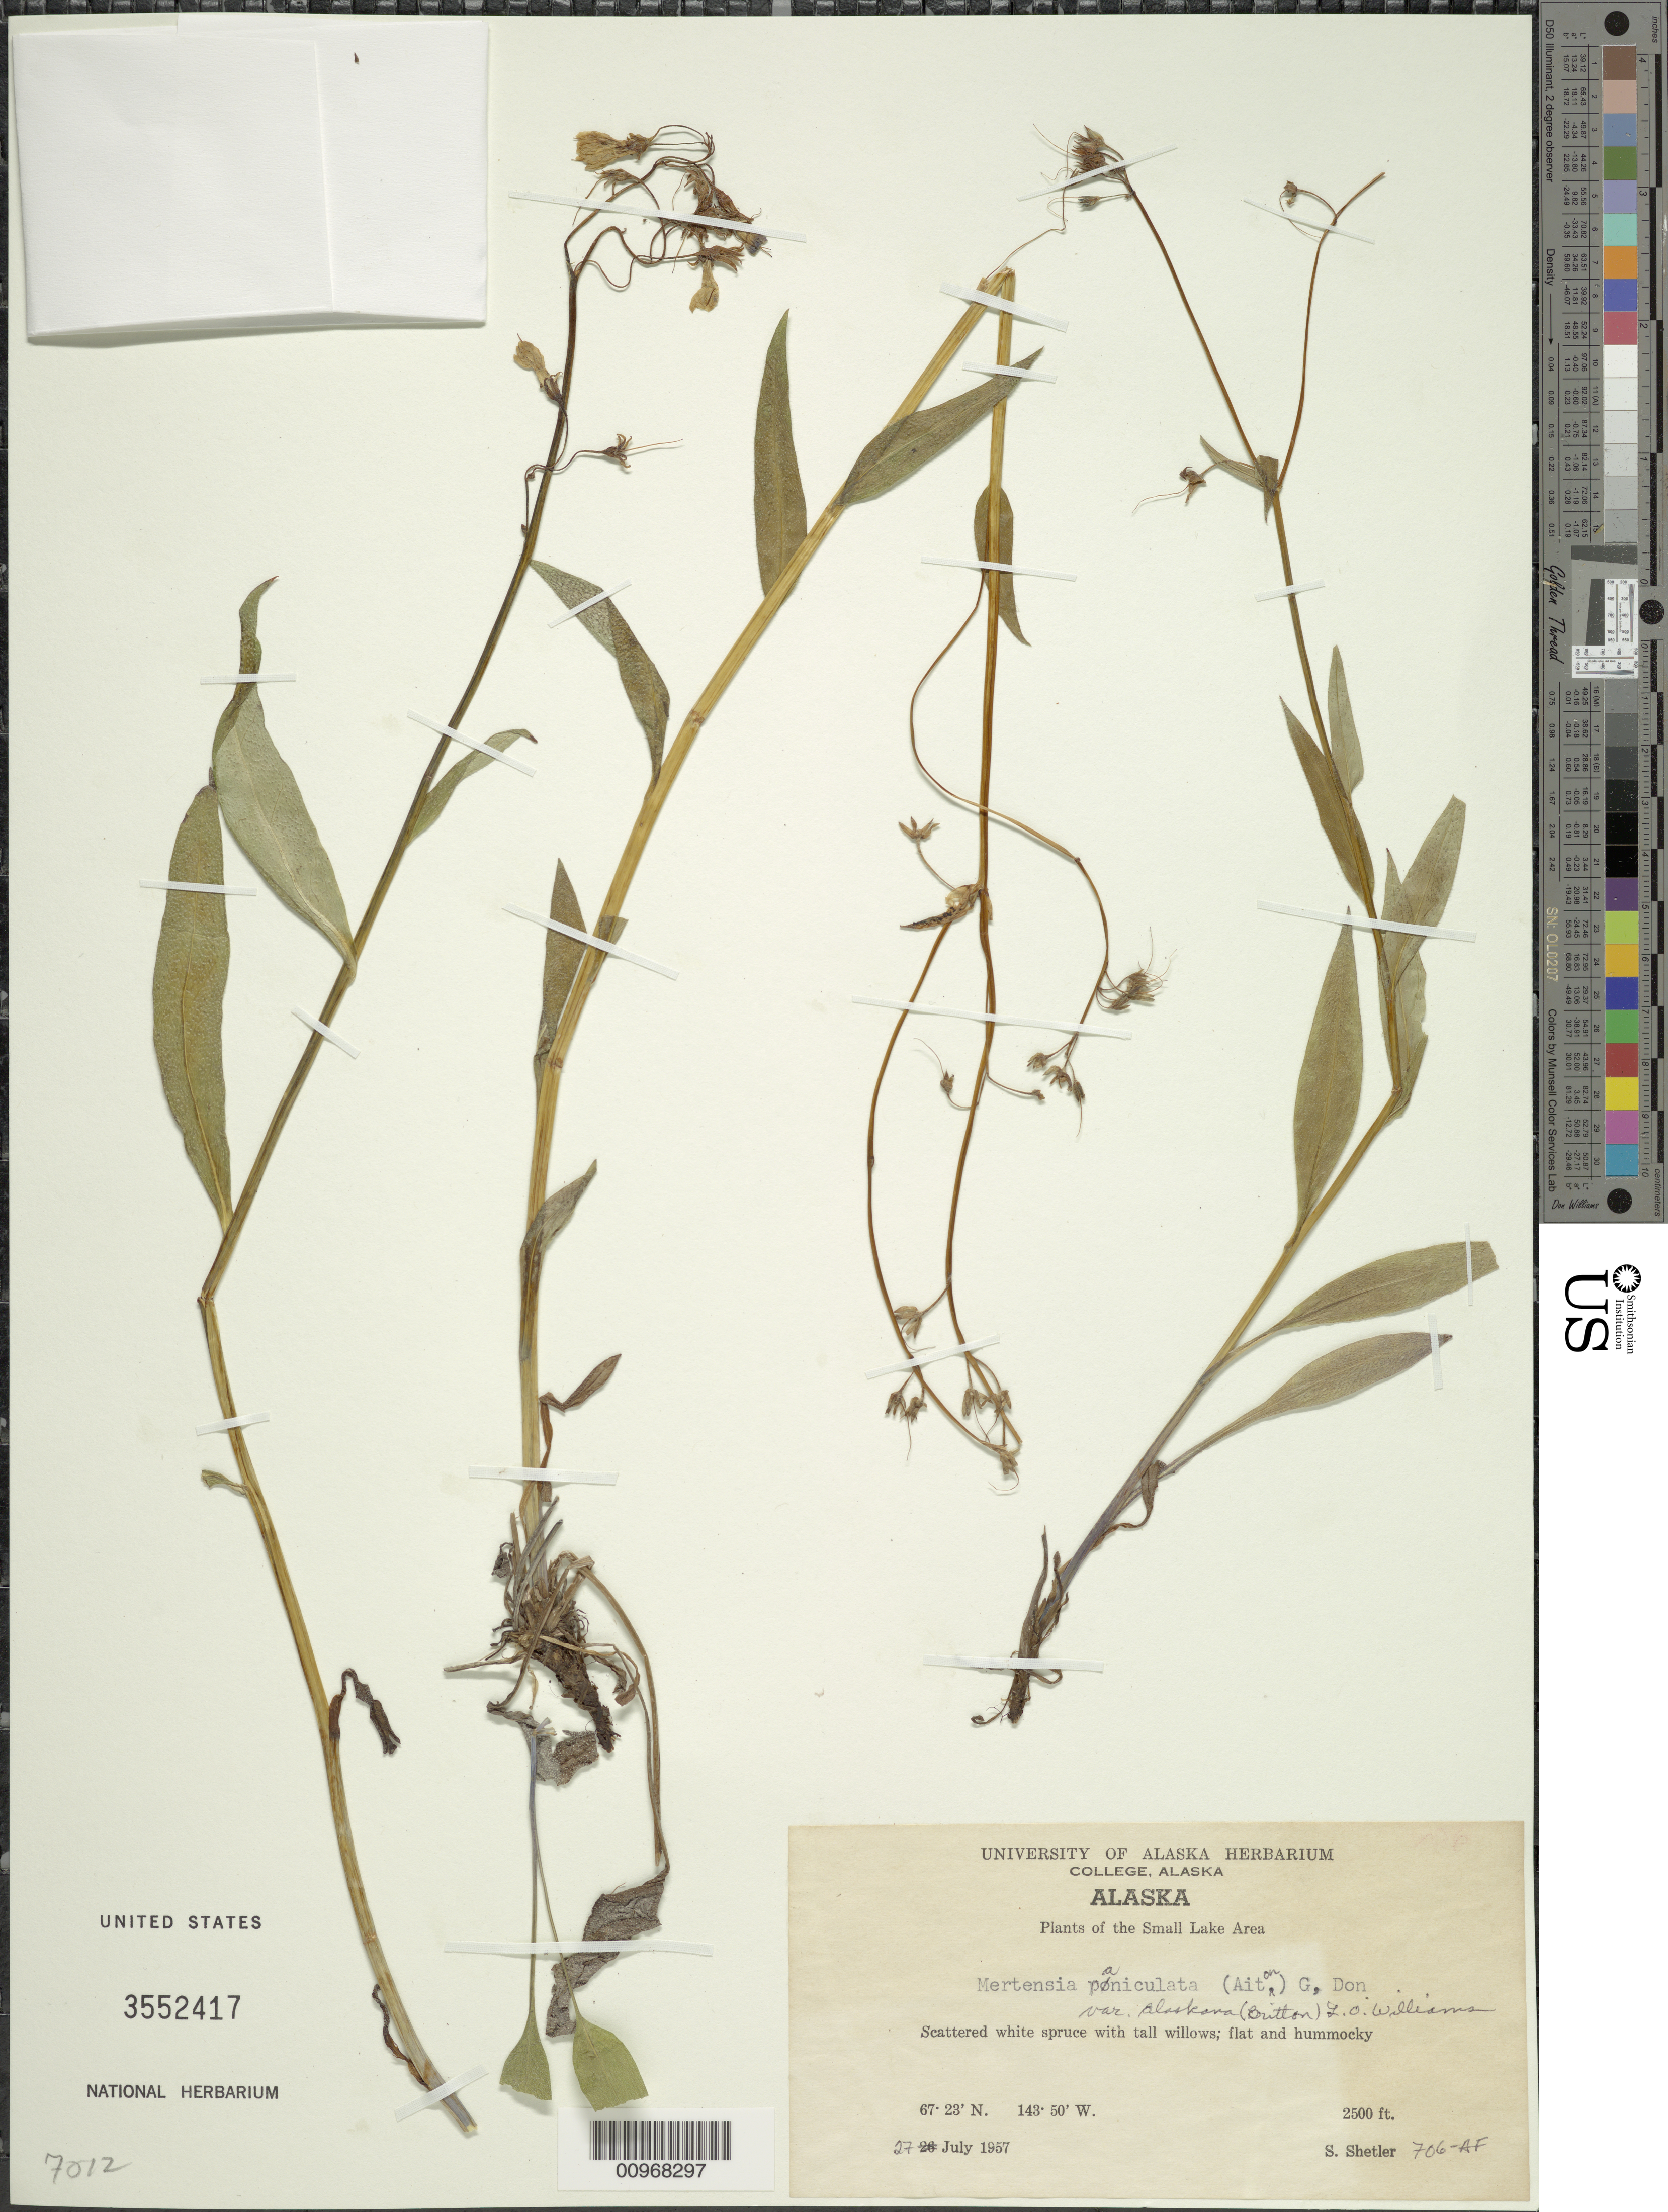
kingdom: Plantae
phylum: Tracheophyta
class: Magnoliopsida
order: Boraginales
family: Boraginaceae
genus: Mertensia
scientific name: Mertensia paniculata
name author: (Aiton) G. Don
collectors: S. Shetler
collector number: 706-AF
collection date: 1957-07-27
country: United States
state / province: Alaska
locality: Small Lake Area.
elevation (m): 762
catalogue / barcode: US 3552417